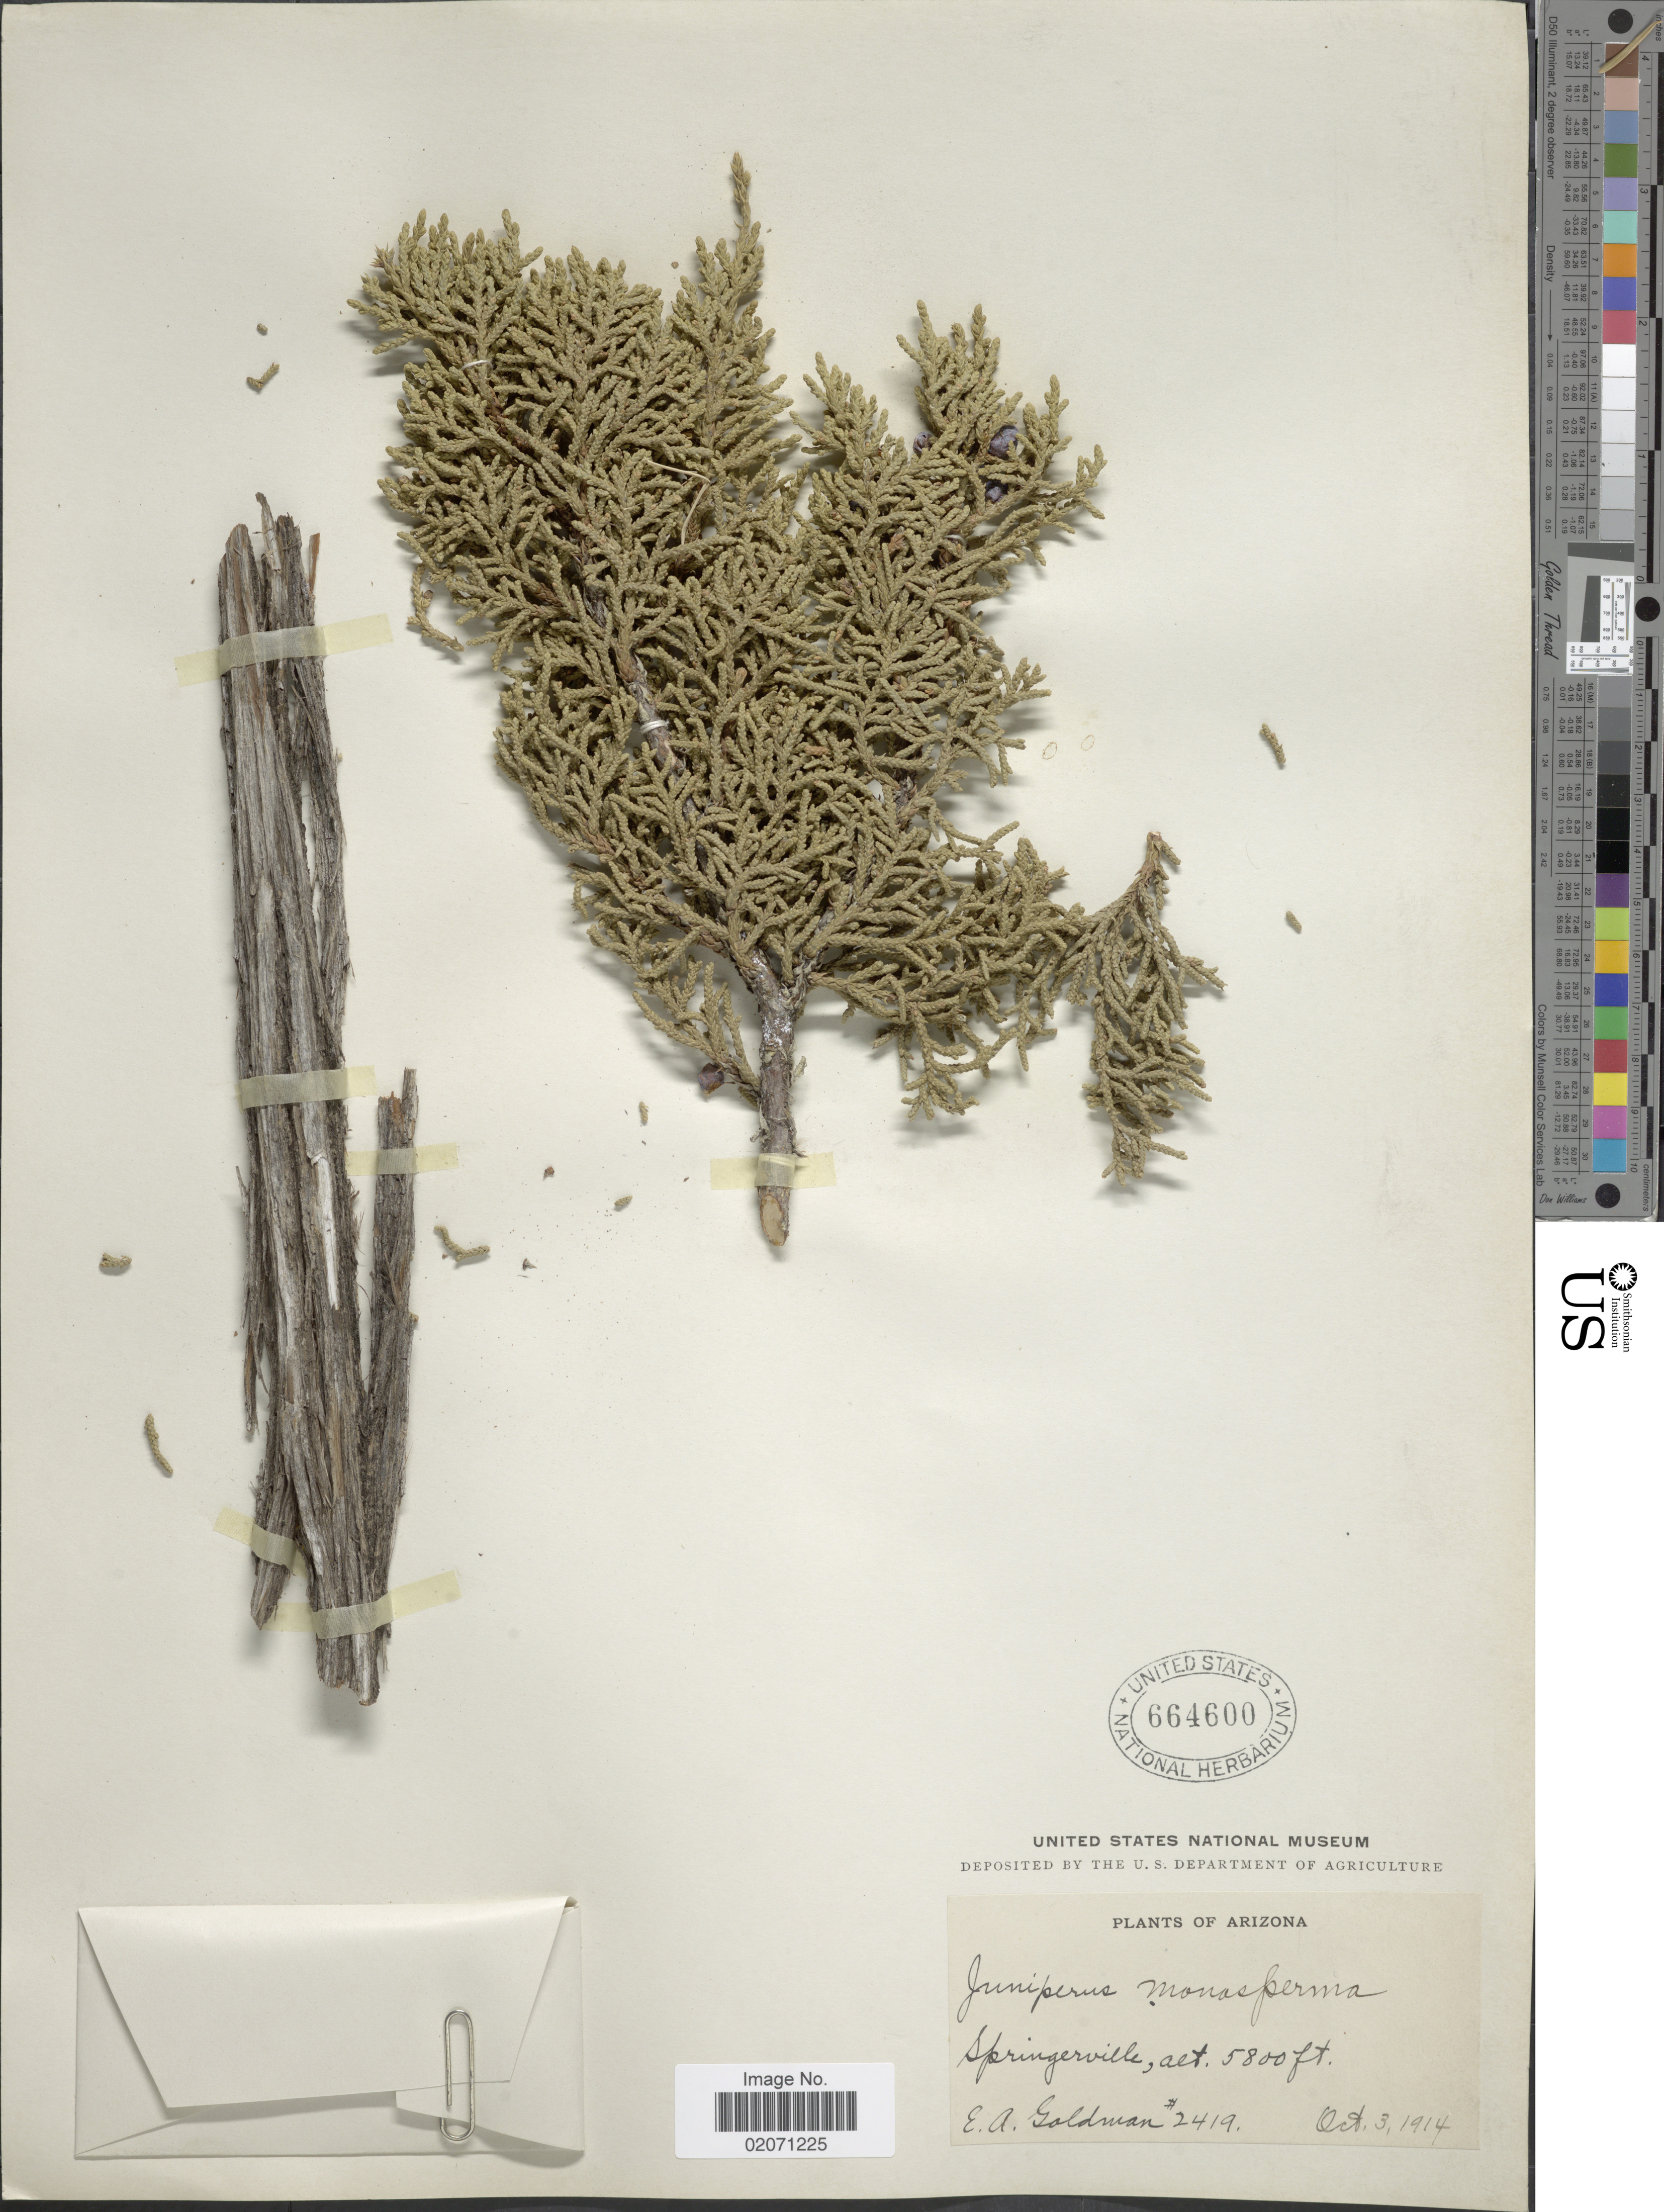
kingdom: Plantae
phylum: Tracheophyta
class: Pinopsida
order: Pinales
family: Cupressaceae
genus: Juniperus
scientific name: Juniperus monosperma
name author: (Engelm.) Sarg.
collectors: E. A. Goldman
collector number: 2419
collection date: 1914-10-03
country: United States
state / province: Arizona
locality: Springerville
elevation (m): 1768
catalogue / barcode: US 664600